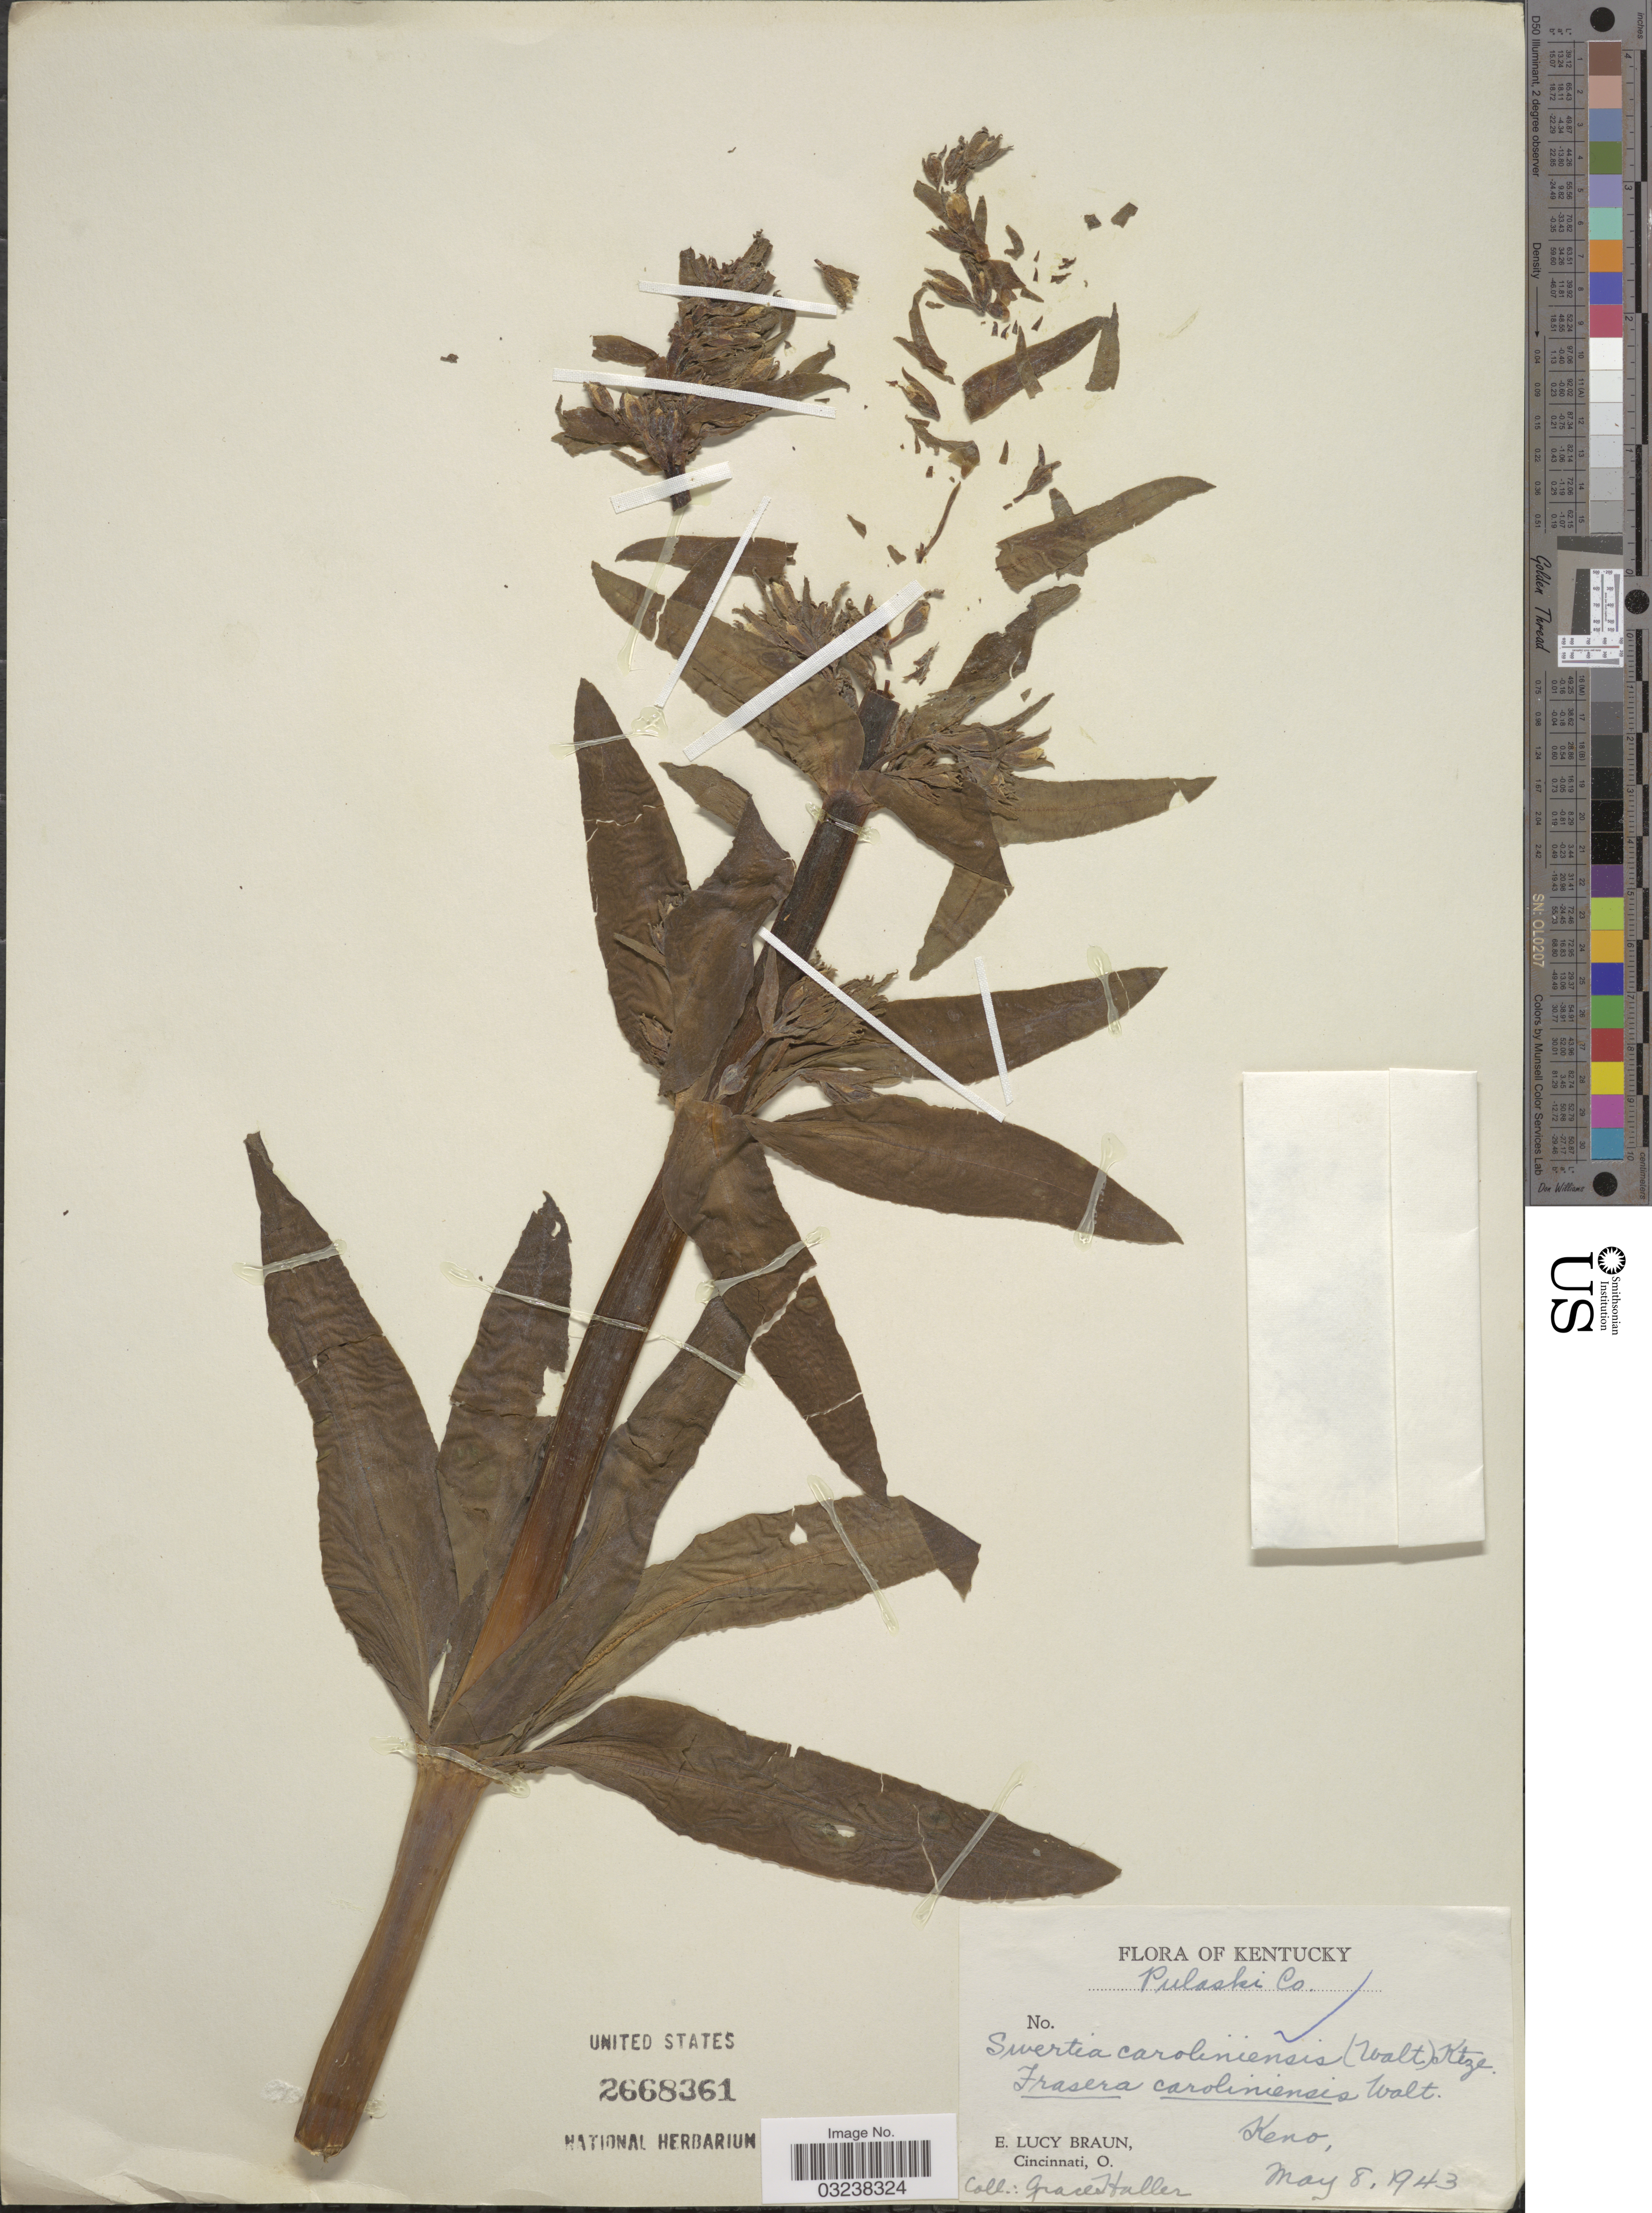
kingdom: Plantae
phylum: Tracheophyta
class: Magnoliopsida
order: Gentianales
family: Gentianaceae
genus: Swertia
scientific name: Swertia caroliniensis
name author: (Walter) Kuntze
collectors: E. Braun & G. Haller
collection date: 1943-05-08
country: United States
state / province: Kentucky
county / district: Pulaski Co.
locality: Keno.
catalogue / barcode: US 2668361